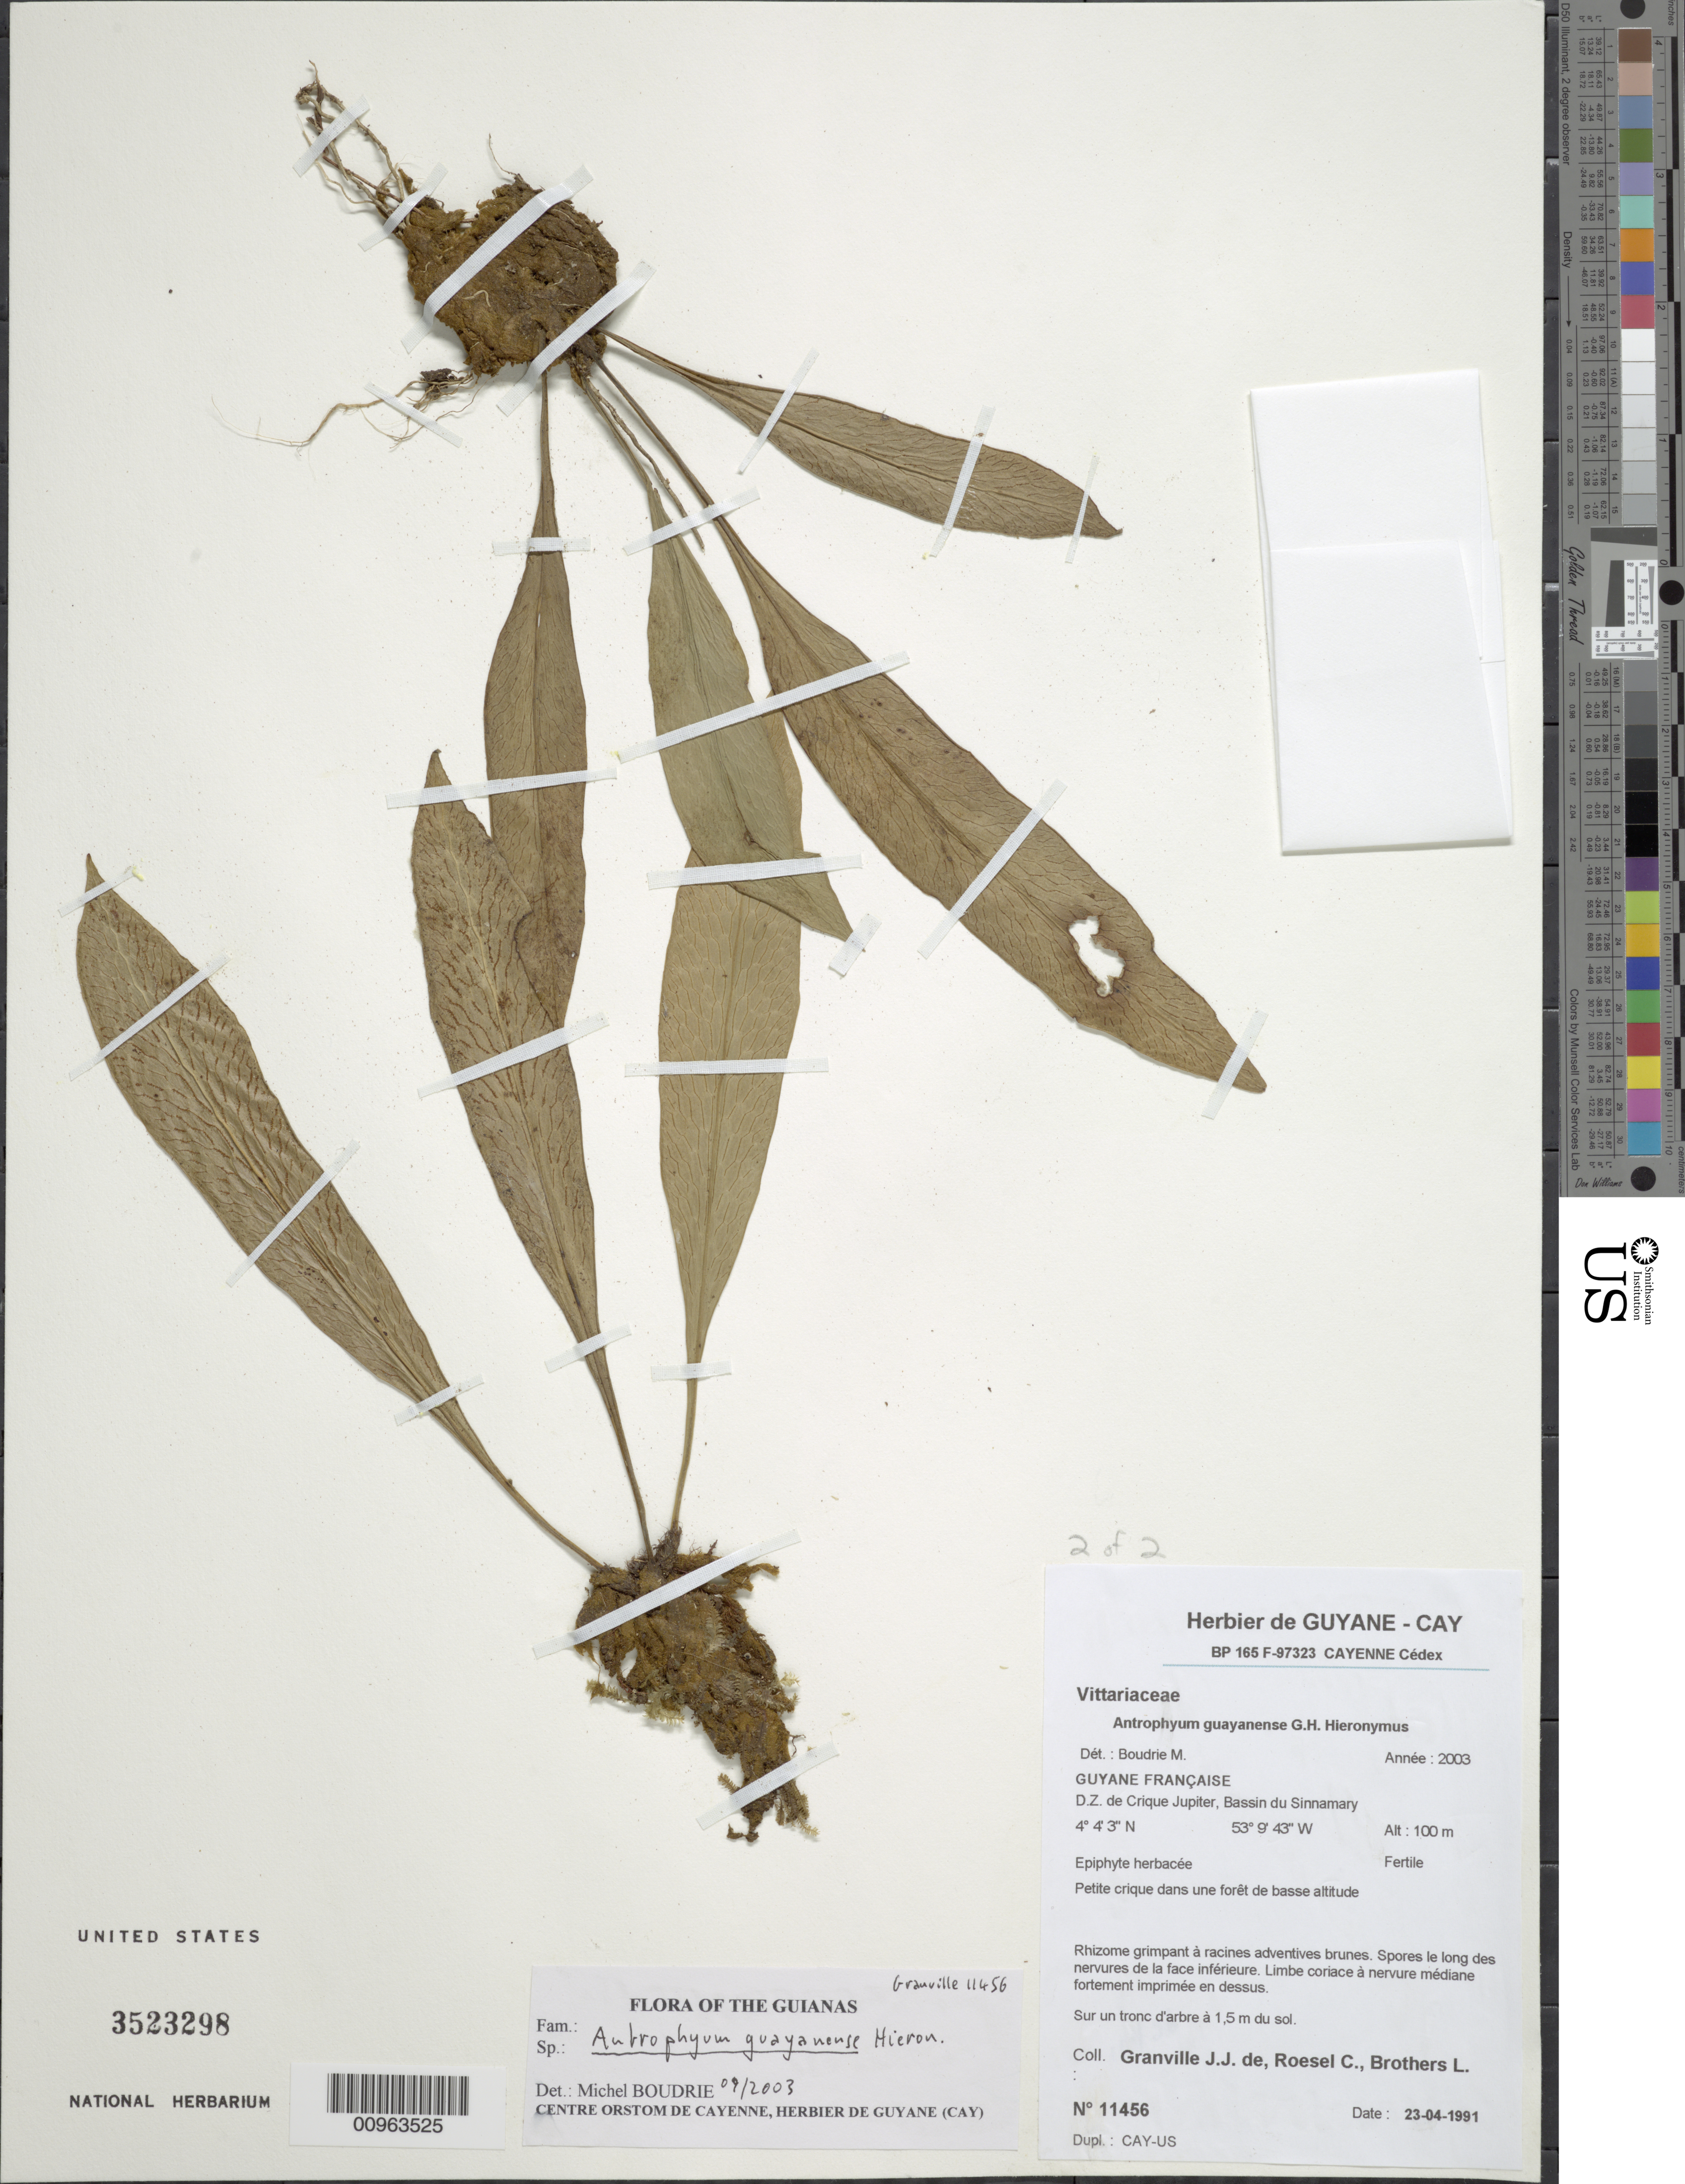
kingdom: Plantae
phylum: Tracheophyta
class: Polypodiopsida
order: Polypodiales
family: Pteridaceae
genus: Polytaenium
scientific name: Polytaenium guayanense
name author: (Hieron.) Alston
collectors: J.-J. de Granville, C. S. Roesel & L. Brothers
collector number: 11456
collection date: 1991-04-23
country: French Guiana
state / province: Cayenne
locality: Guyanne Francaise. D. Z. de Cirque Jupiter, bassin du Sinnamary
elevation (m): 100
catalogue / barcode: US 3523298